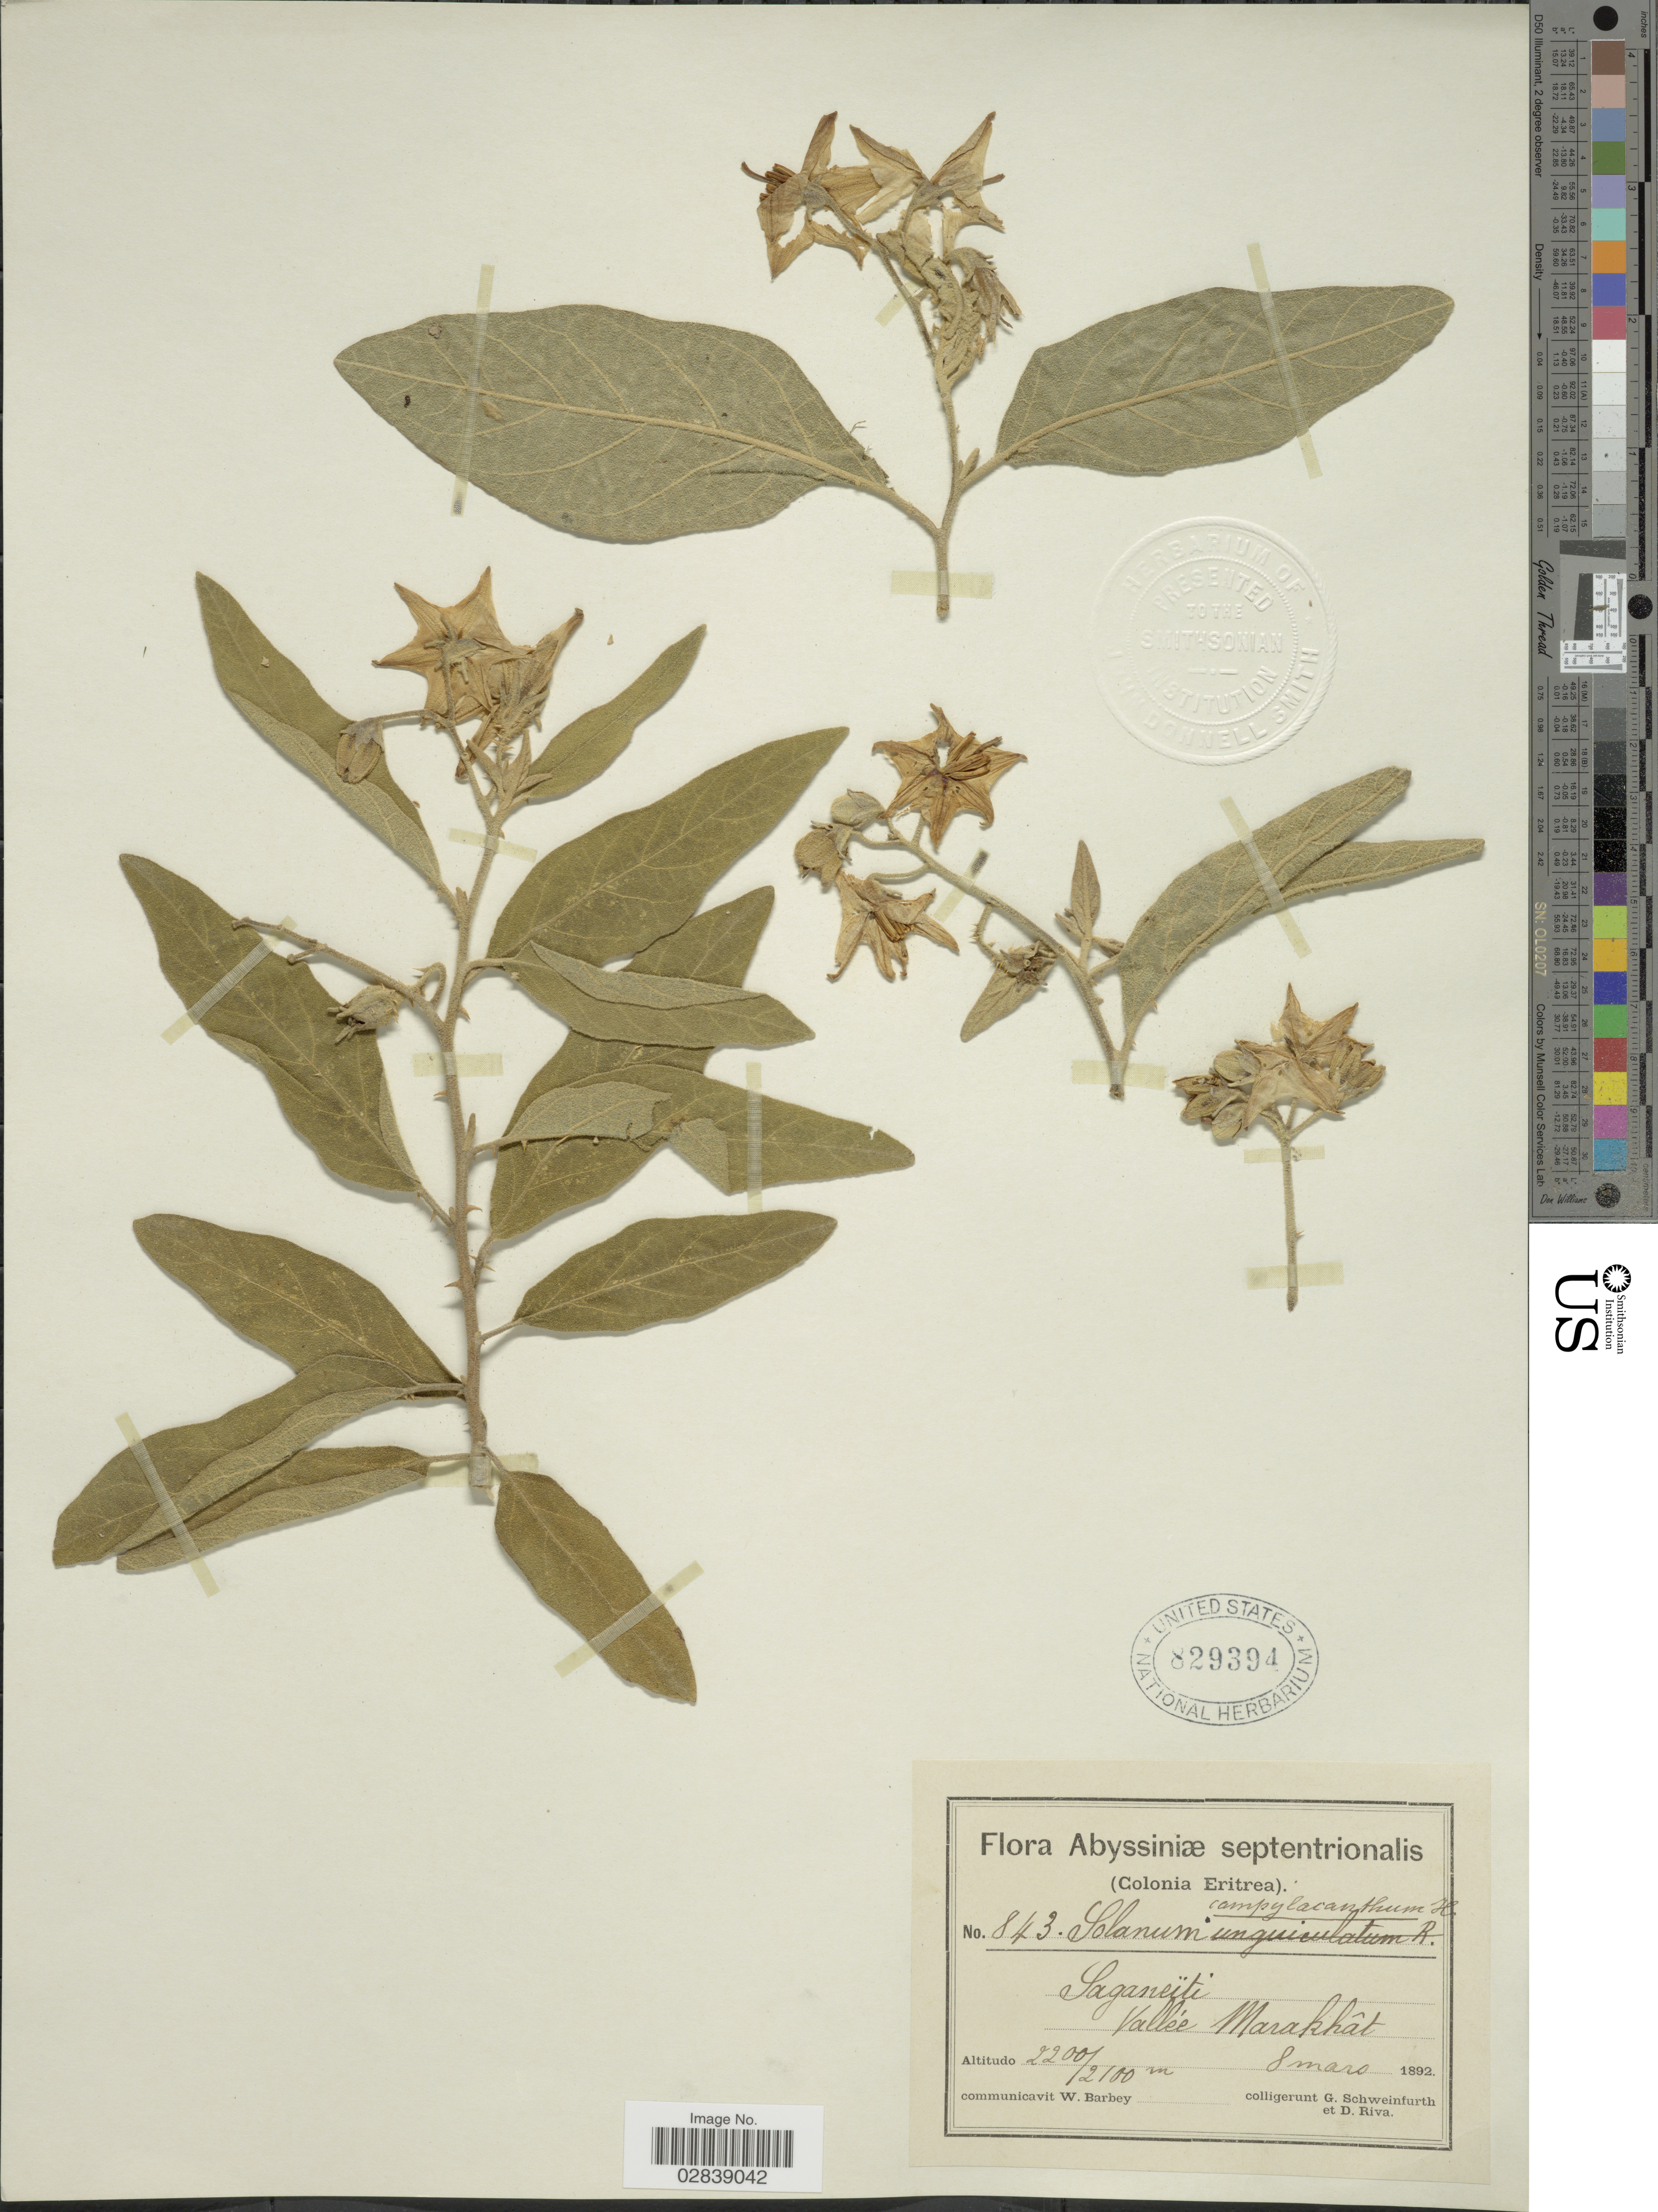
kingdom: Plantae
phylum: Tracheophyta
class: Magnoliopsida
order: Solanales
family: Solanaceae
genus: Solanum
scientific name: Solanum campylacanthum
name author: Hochst. ex A. Rich.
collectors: G. A. Schweinfurth (herbarium) & D. Riva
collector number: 843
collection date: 1892-03-08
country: Eritrea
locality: Abyssiniæ septentrionalis. (Colonia Eritrea). Saganeïti, Vallée Marakhât.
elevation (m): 2100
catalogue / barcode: US 829394